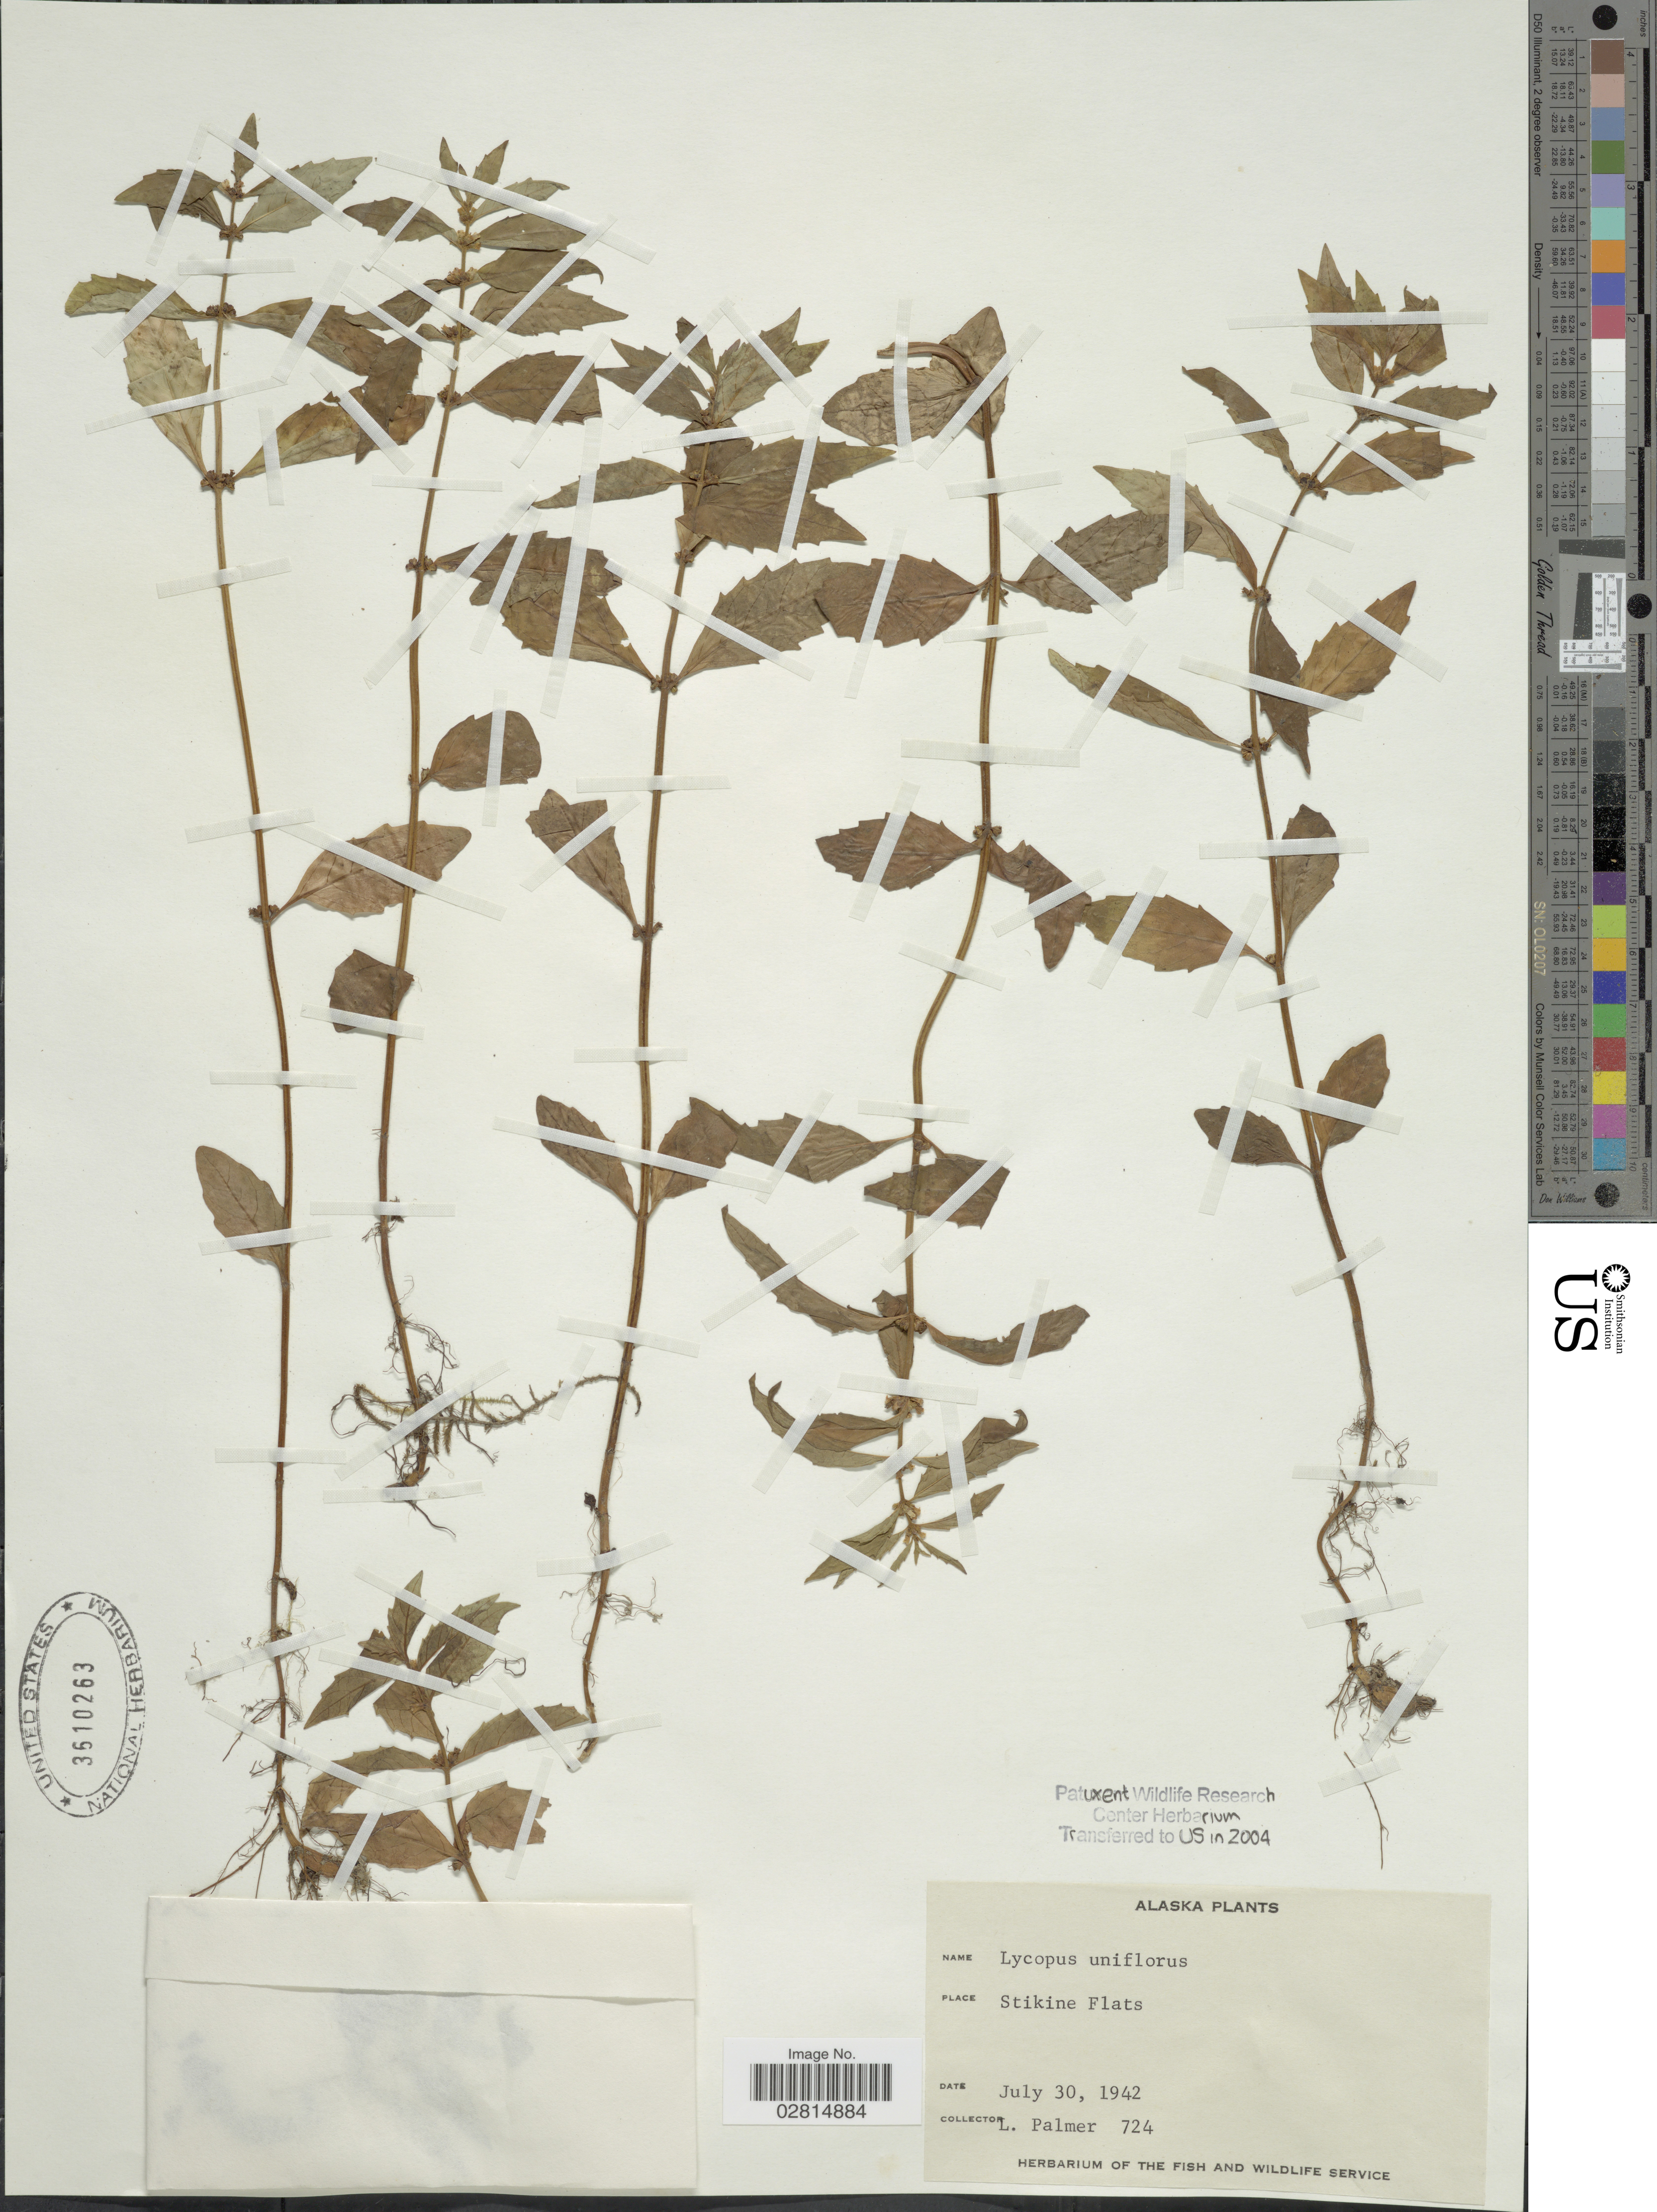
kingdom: Plantae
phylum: Tracheophyta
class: Magnoliopsida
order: Lamiales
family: Lamiaceae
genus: Lycopus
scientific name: Lycopus uniflorus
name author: Michx.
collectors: L. Palmer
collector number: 724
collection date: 1942-07-30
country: United States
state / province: Alaska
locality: Stikine Flats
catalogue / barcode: US 3610263